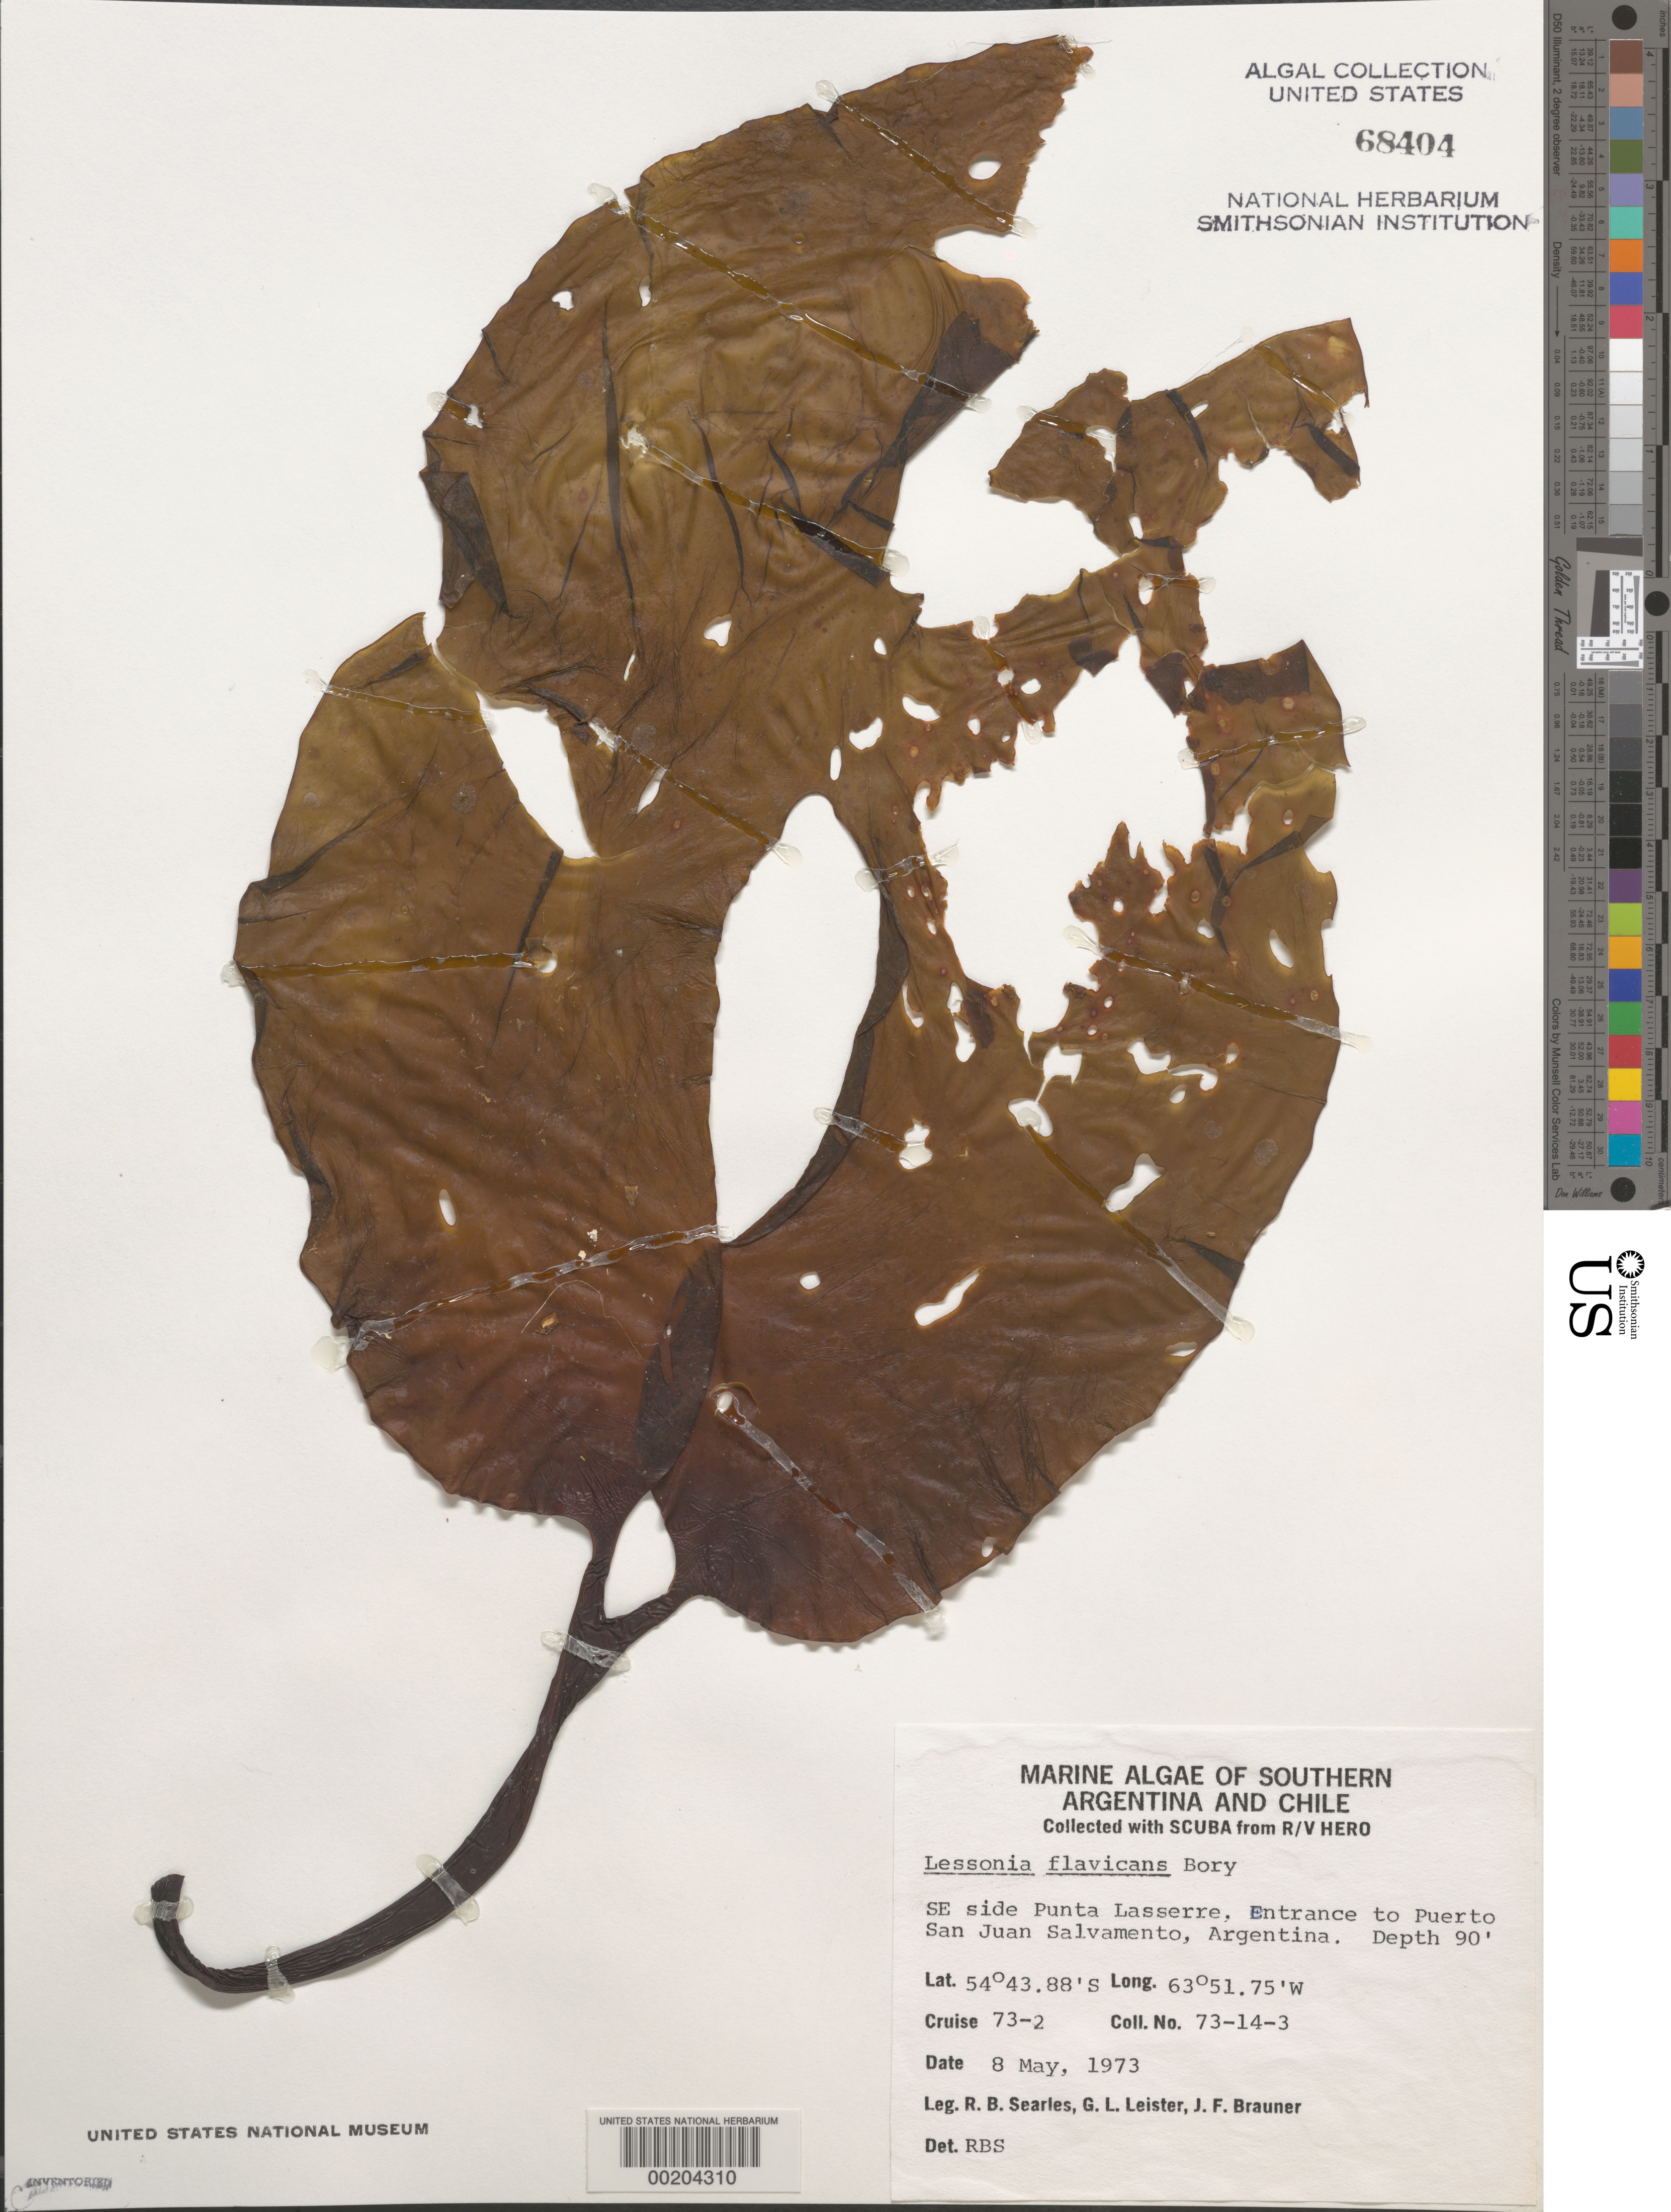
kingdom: Chromista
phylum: Ochrophyta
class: Phaeophyceae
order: Laminariales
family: Lessoniaceae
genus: Lessonia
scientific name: Lessonia flavicans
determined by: Searles, R. B.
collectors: R. Searles, G. Leister & J. F. Brauner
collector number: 73-14-3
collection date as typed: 08 May 1973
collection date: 1973-05-08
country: Argentina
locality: Punta Lasserre, Puerto San Juan Salvamento entrance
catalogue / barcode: US 68404